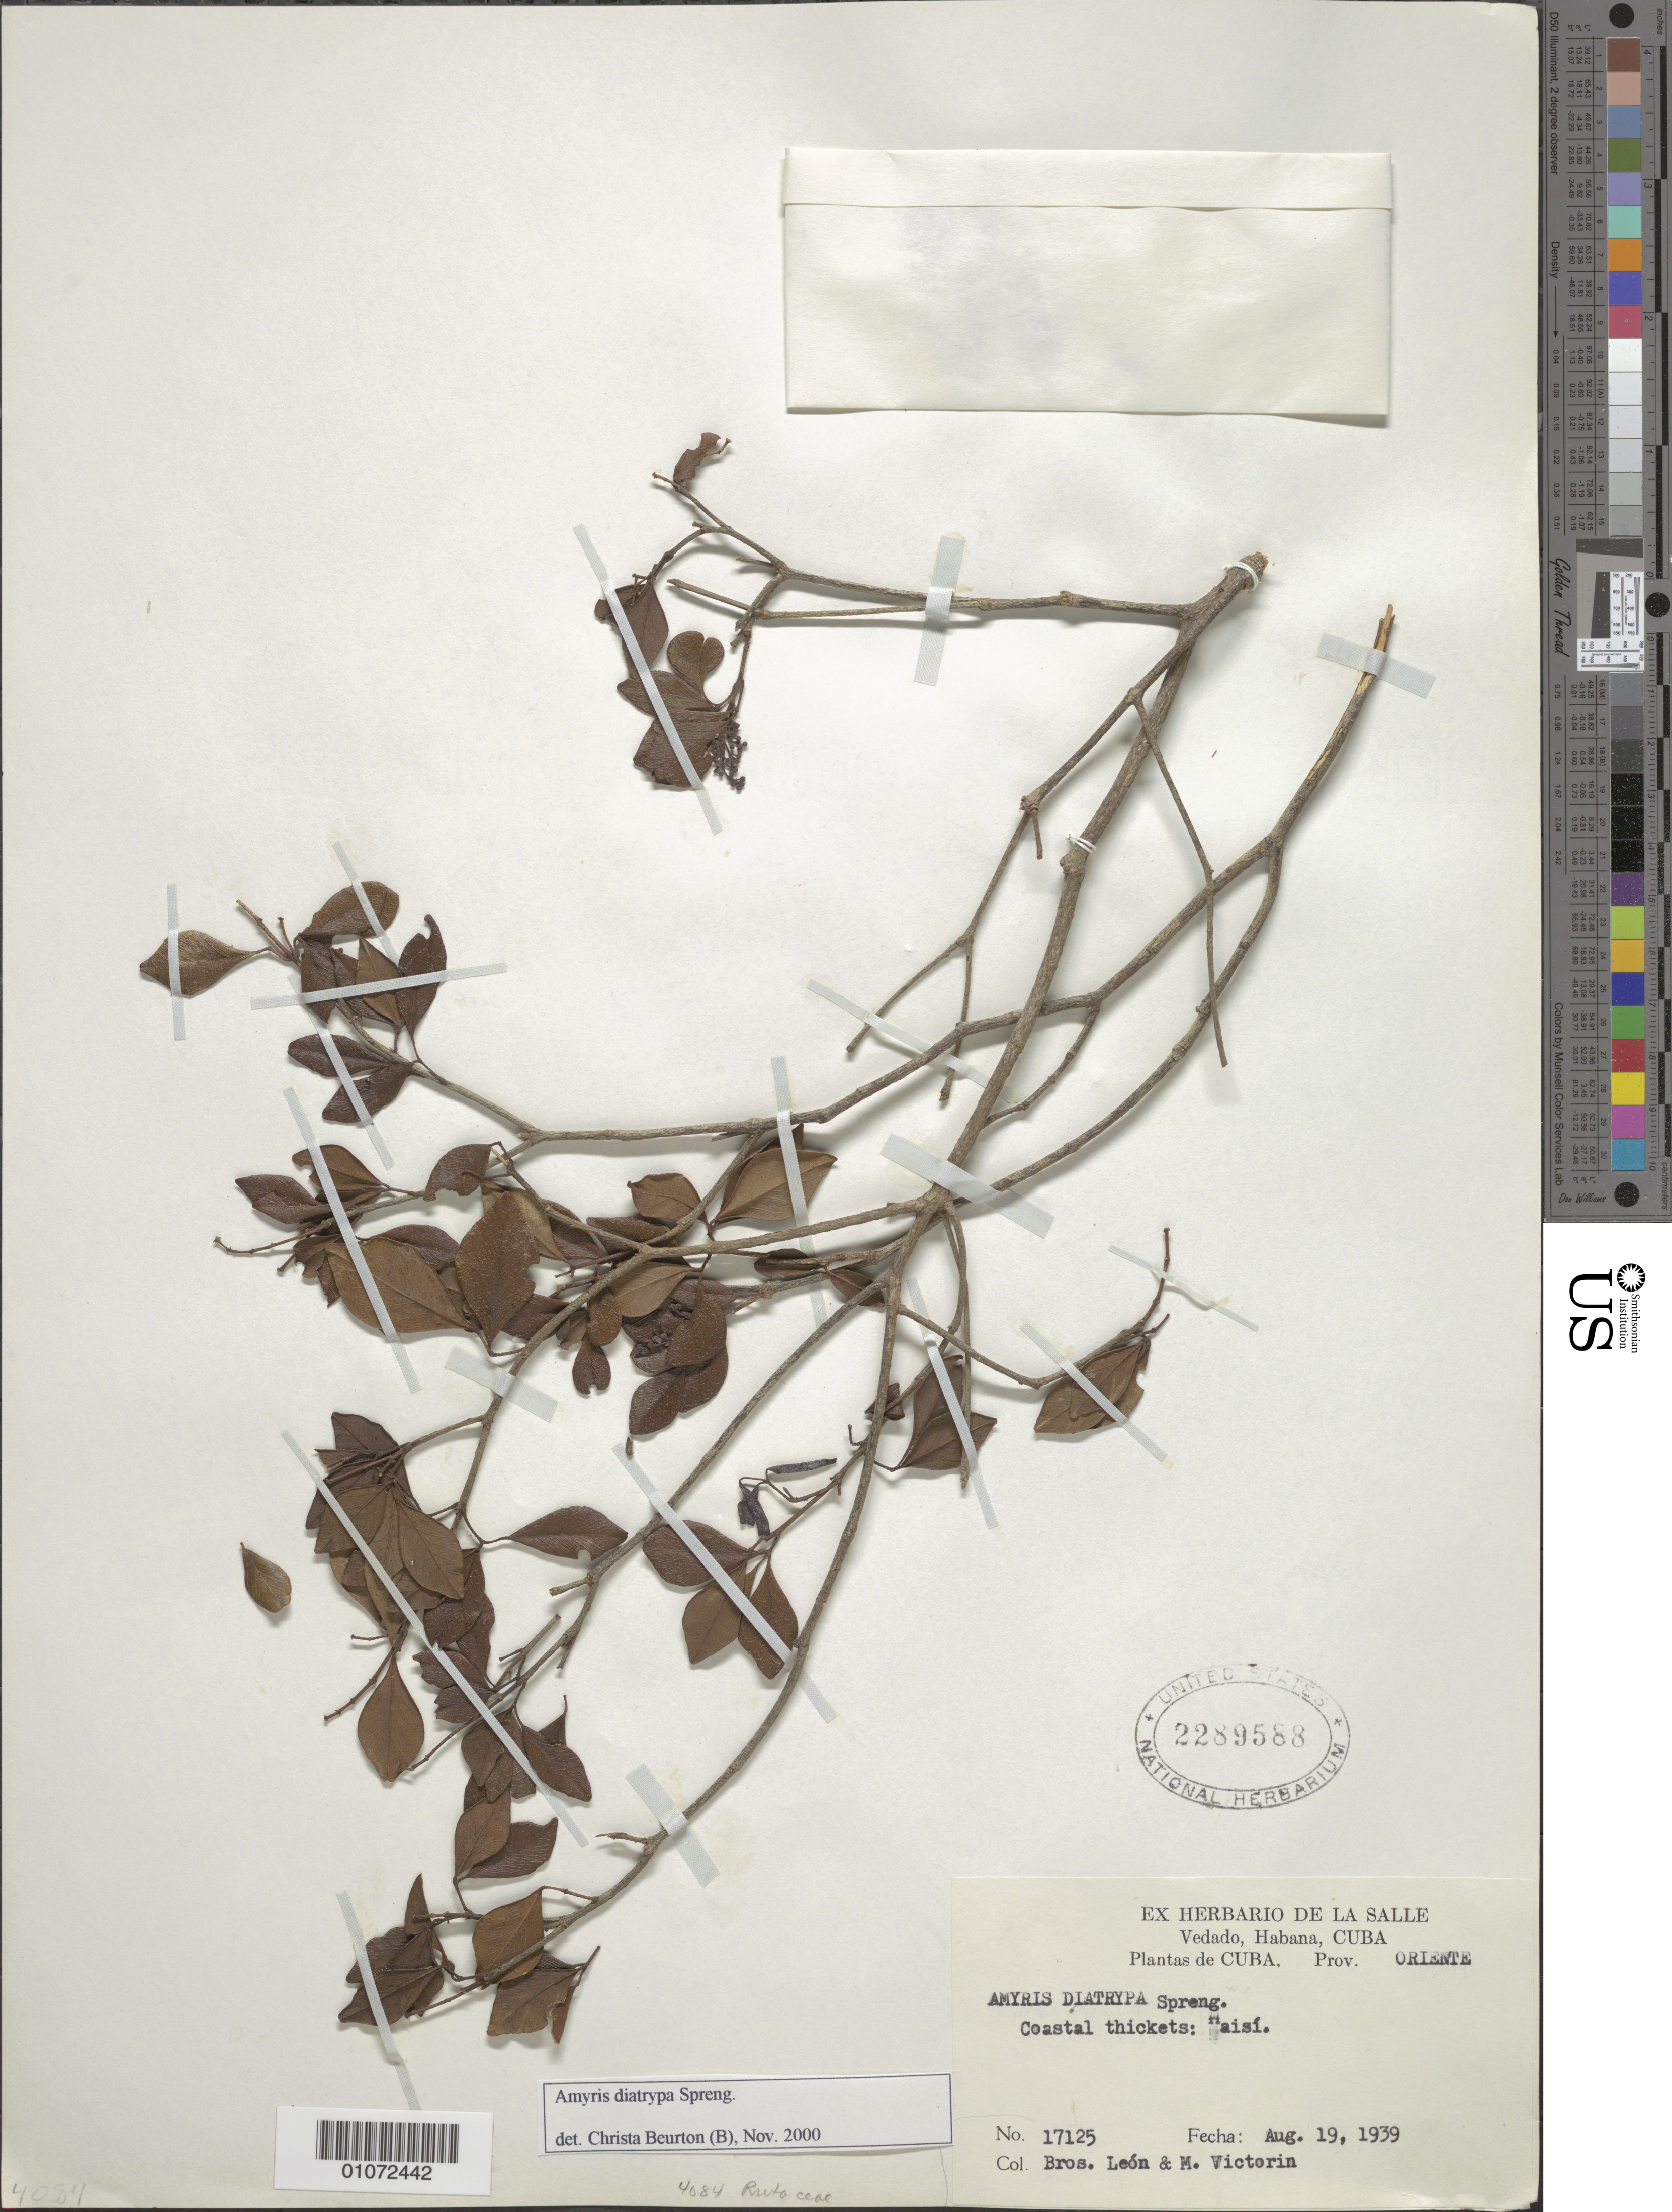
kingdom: Plantae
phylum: Tracheophyta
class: Magnoliopsida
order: Sapindales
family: Rutaceae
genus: Amyris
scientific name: Amyris diatrypa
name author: Spreng.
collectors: Bro. León & F. Victorin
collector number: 17125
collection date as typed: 19 Aug 1939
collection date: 1939-08-19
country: Cuba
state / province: Oriente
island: Cuba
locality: Coastal thickets: Haisi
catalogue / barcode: US 2289588